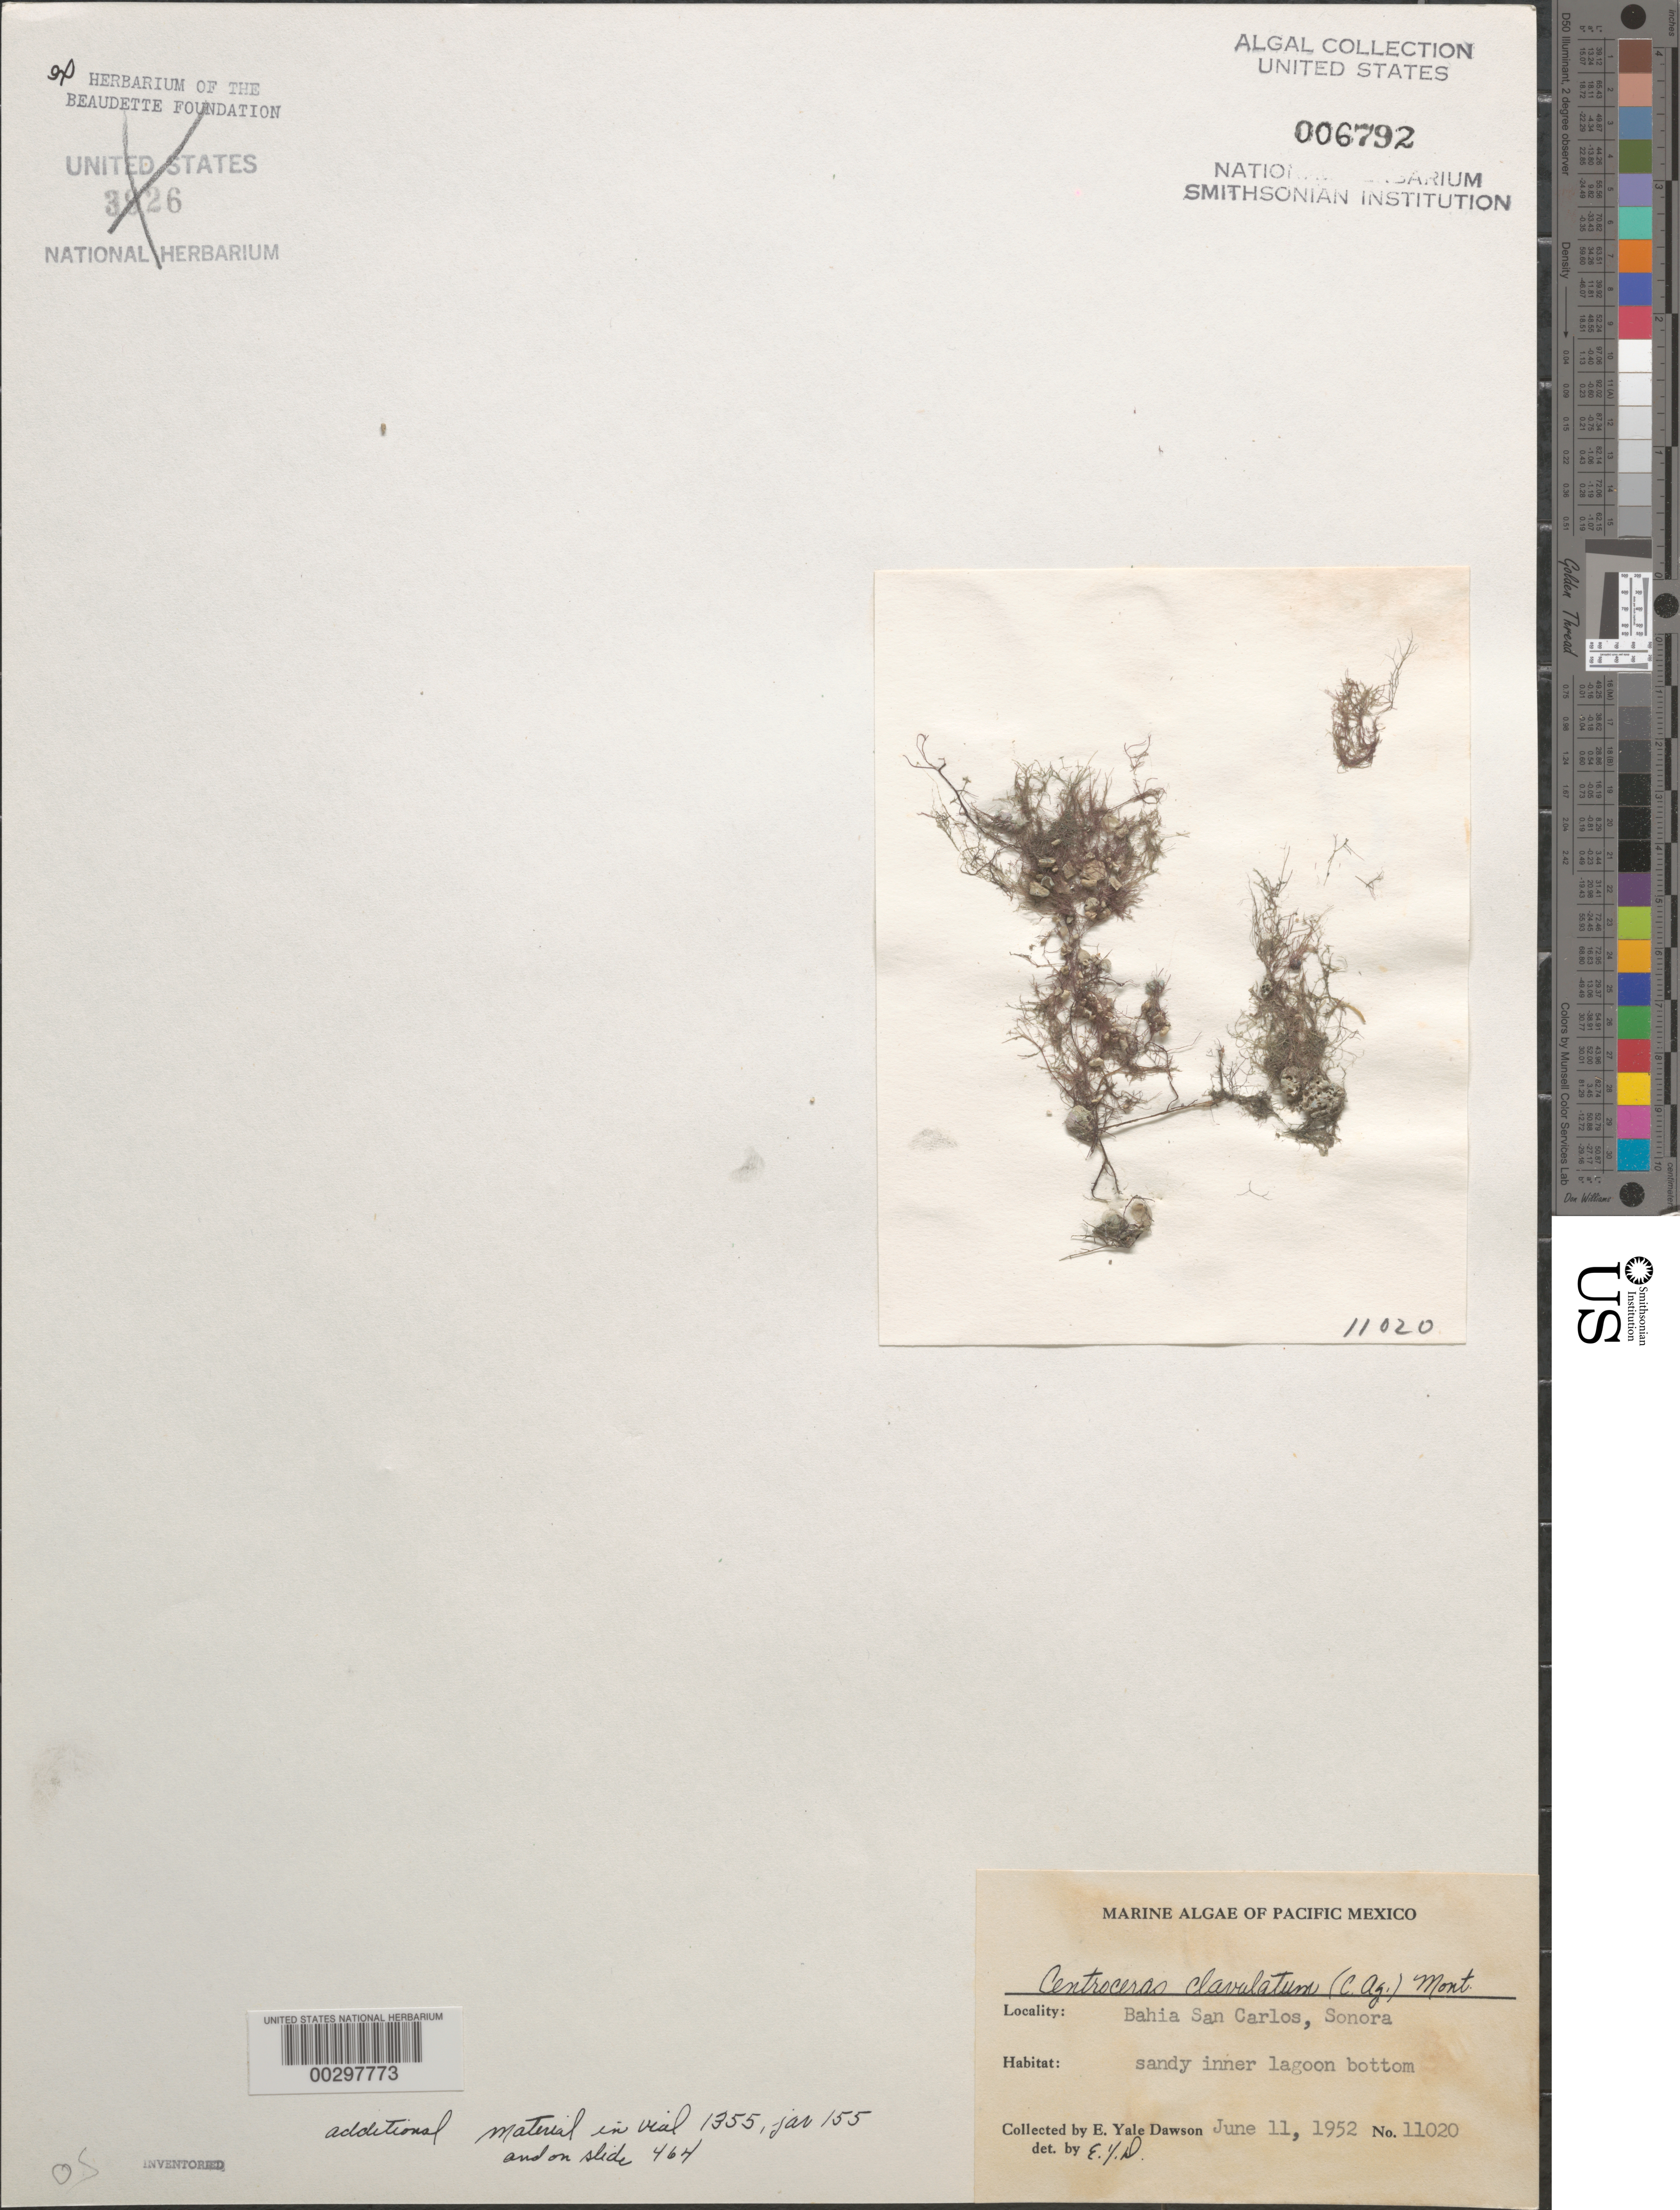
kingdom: Plantae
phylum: Rhodophyta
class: Florideophyceae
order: Ceramiales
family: Ceramiaceae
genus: Centroceras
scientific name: Centroceras clavulatum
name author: (C. Agardh) Mont.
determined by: Dawson, E. Y.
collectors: E. Y. Dawson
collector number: EYD 11020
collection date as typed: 11 Jun 1952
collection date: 1952-06-11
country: Mexico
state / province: Sonora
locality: Bahia San Carlos (San Carlos Bay)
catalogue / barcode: US 6792